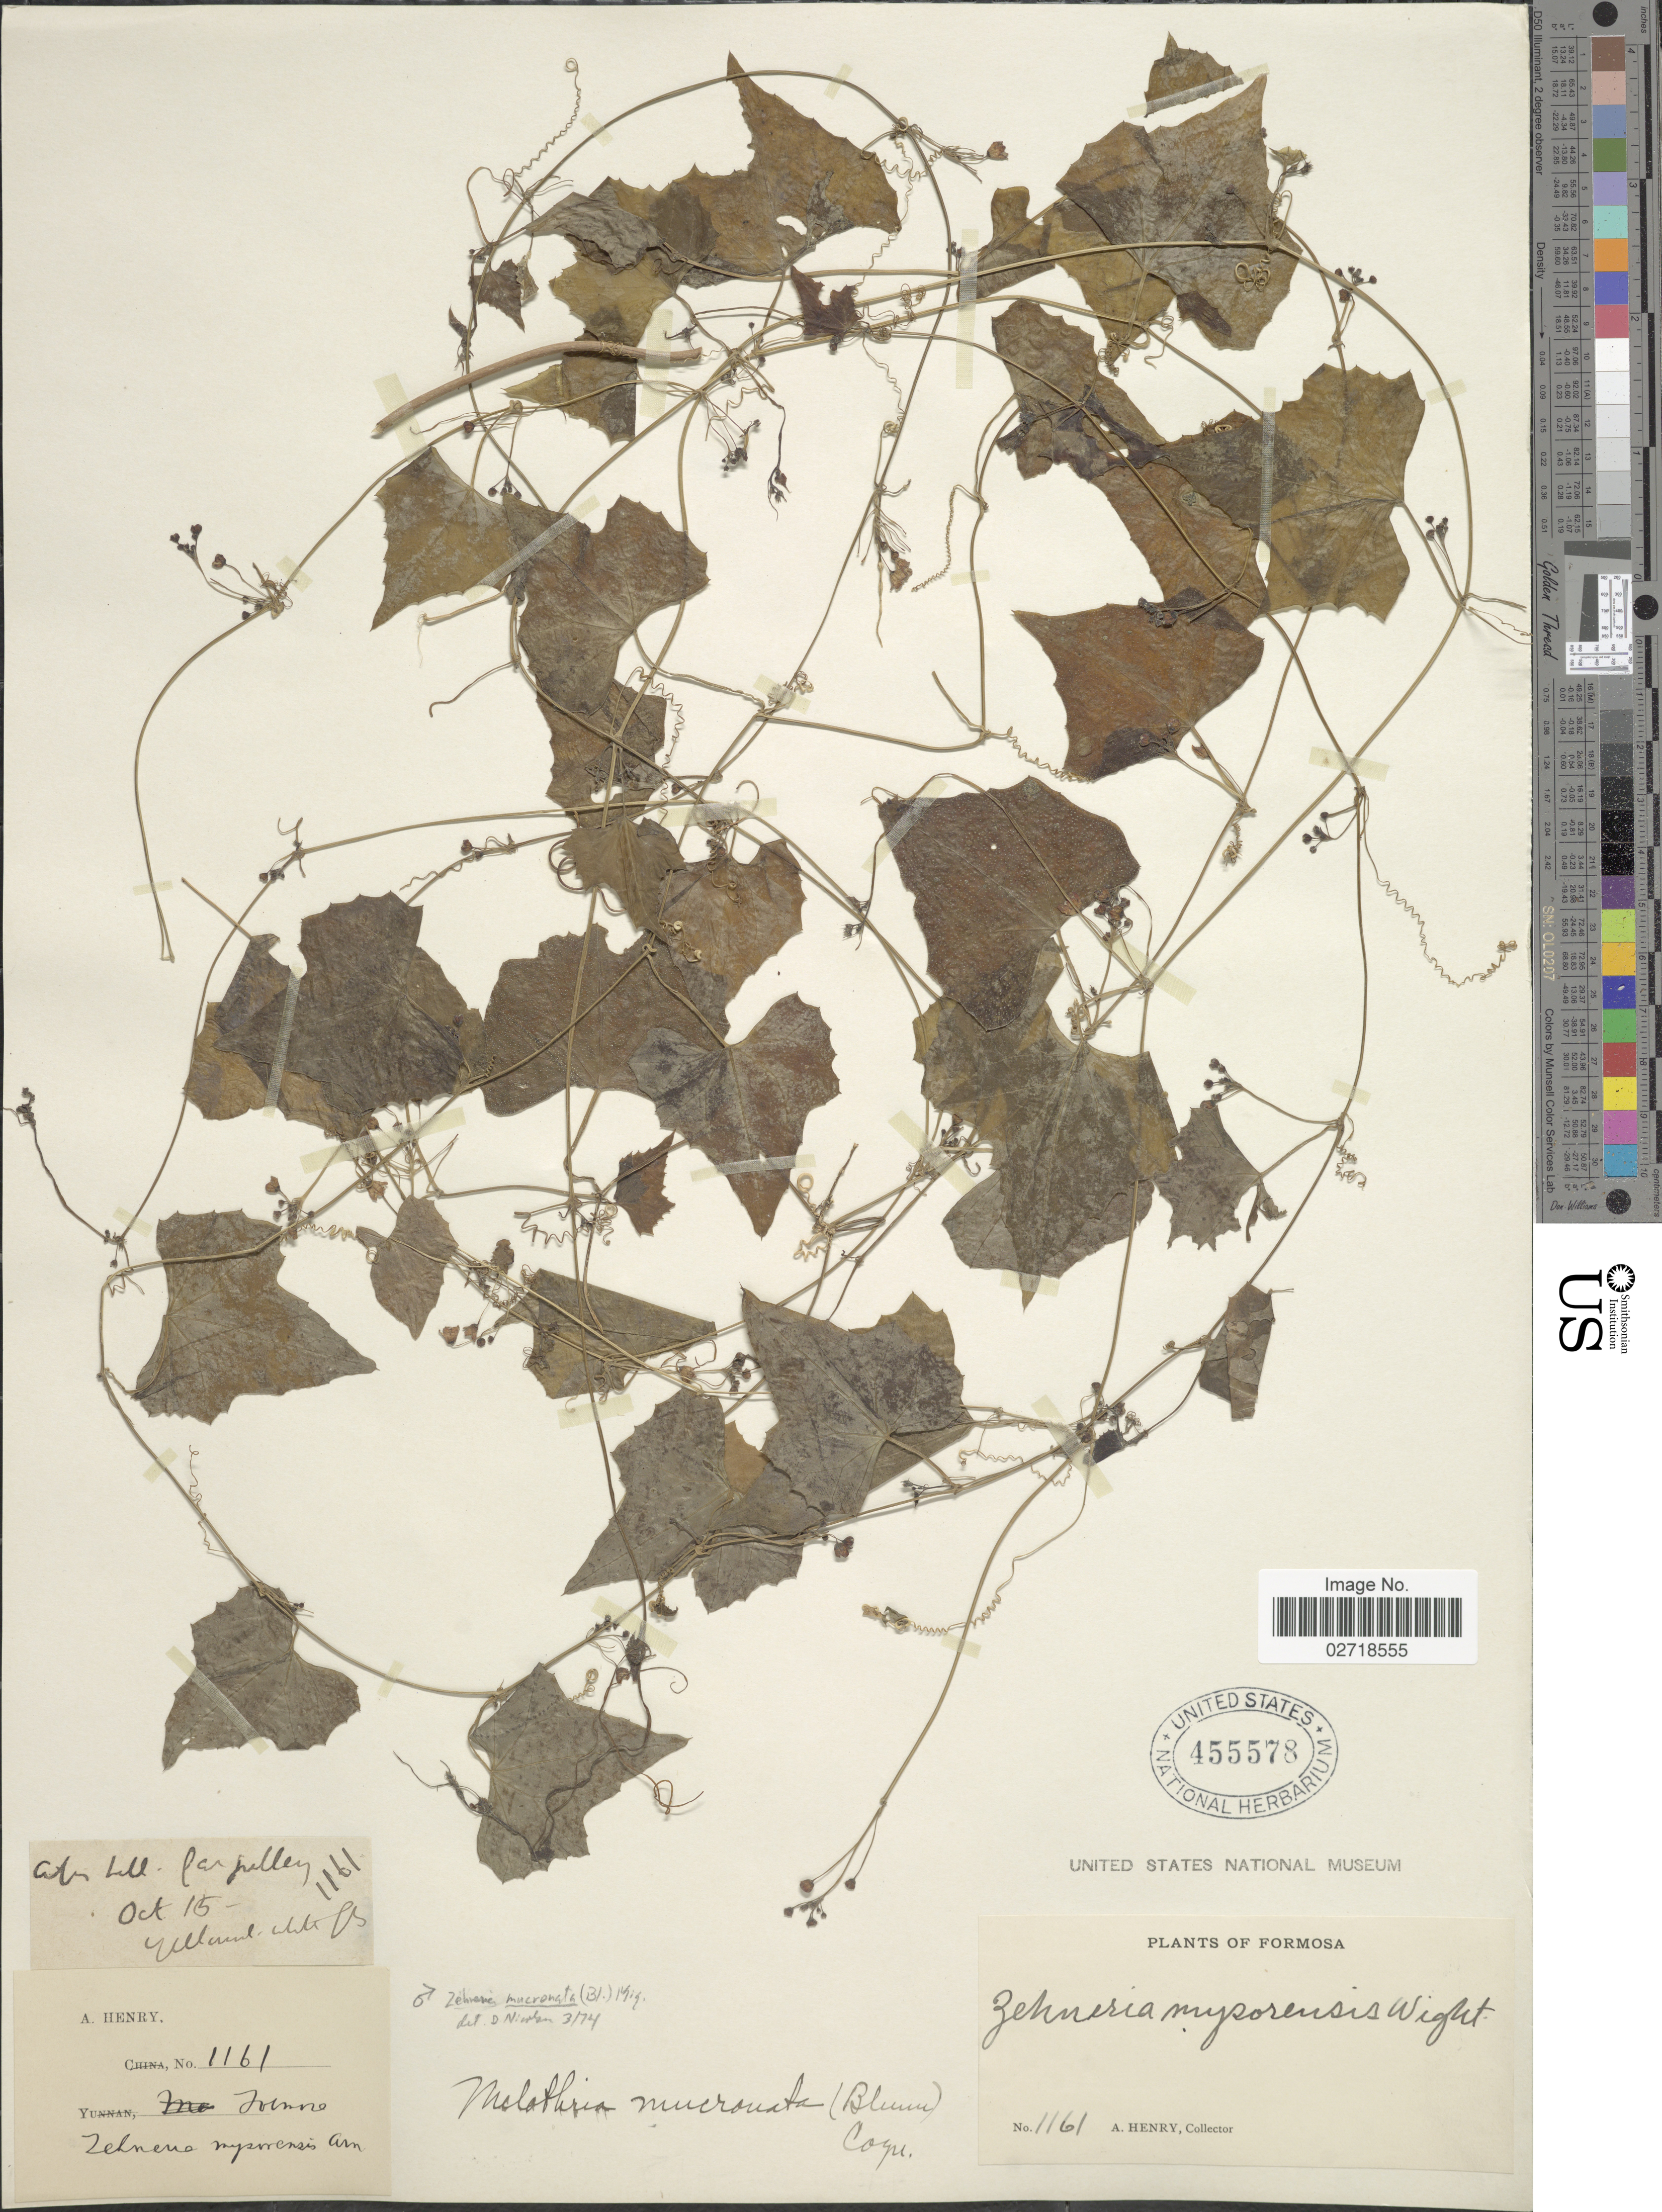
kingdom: Plantae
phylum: Tracheophyta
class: Magnoliopsida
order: Cucurbitales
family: Cucurbitaceae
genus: Zehneria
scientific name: Zehneria mucronata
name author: (Blume) Miq.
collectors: A. Henry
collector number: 1161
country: Taiwan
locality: Formosa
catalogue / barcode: US 455578